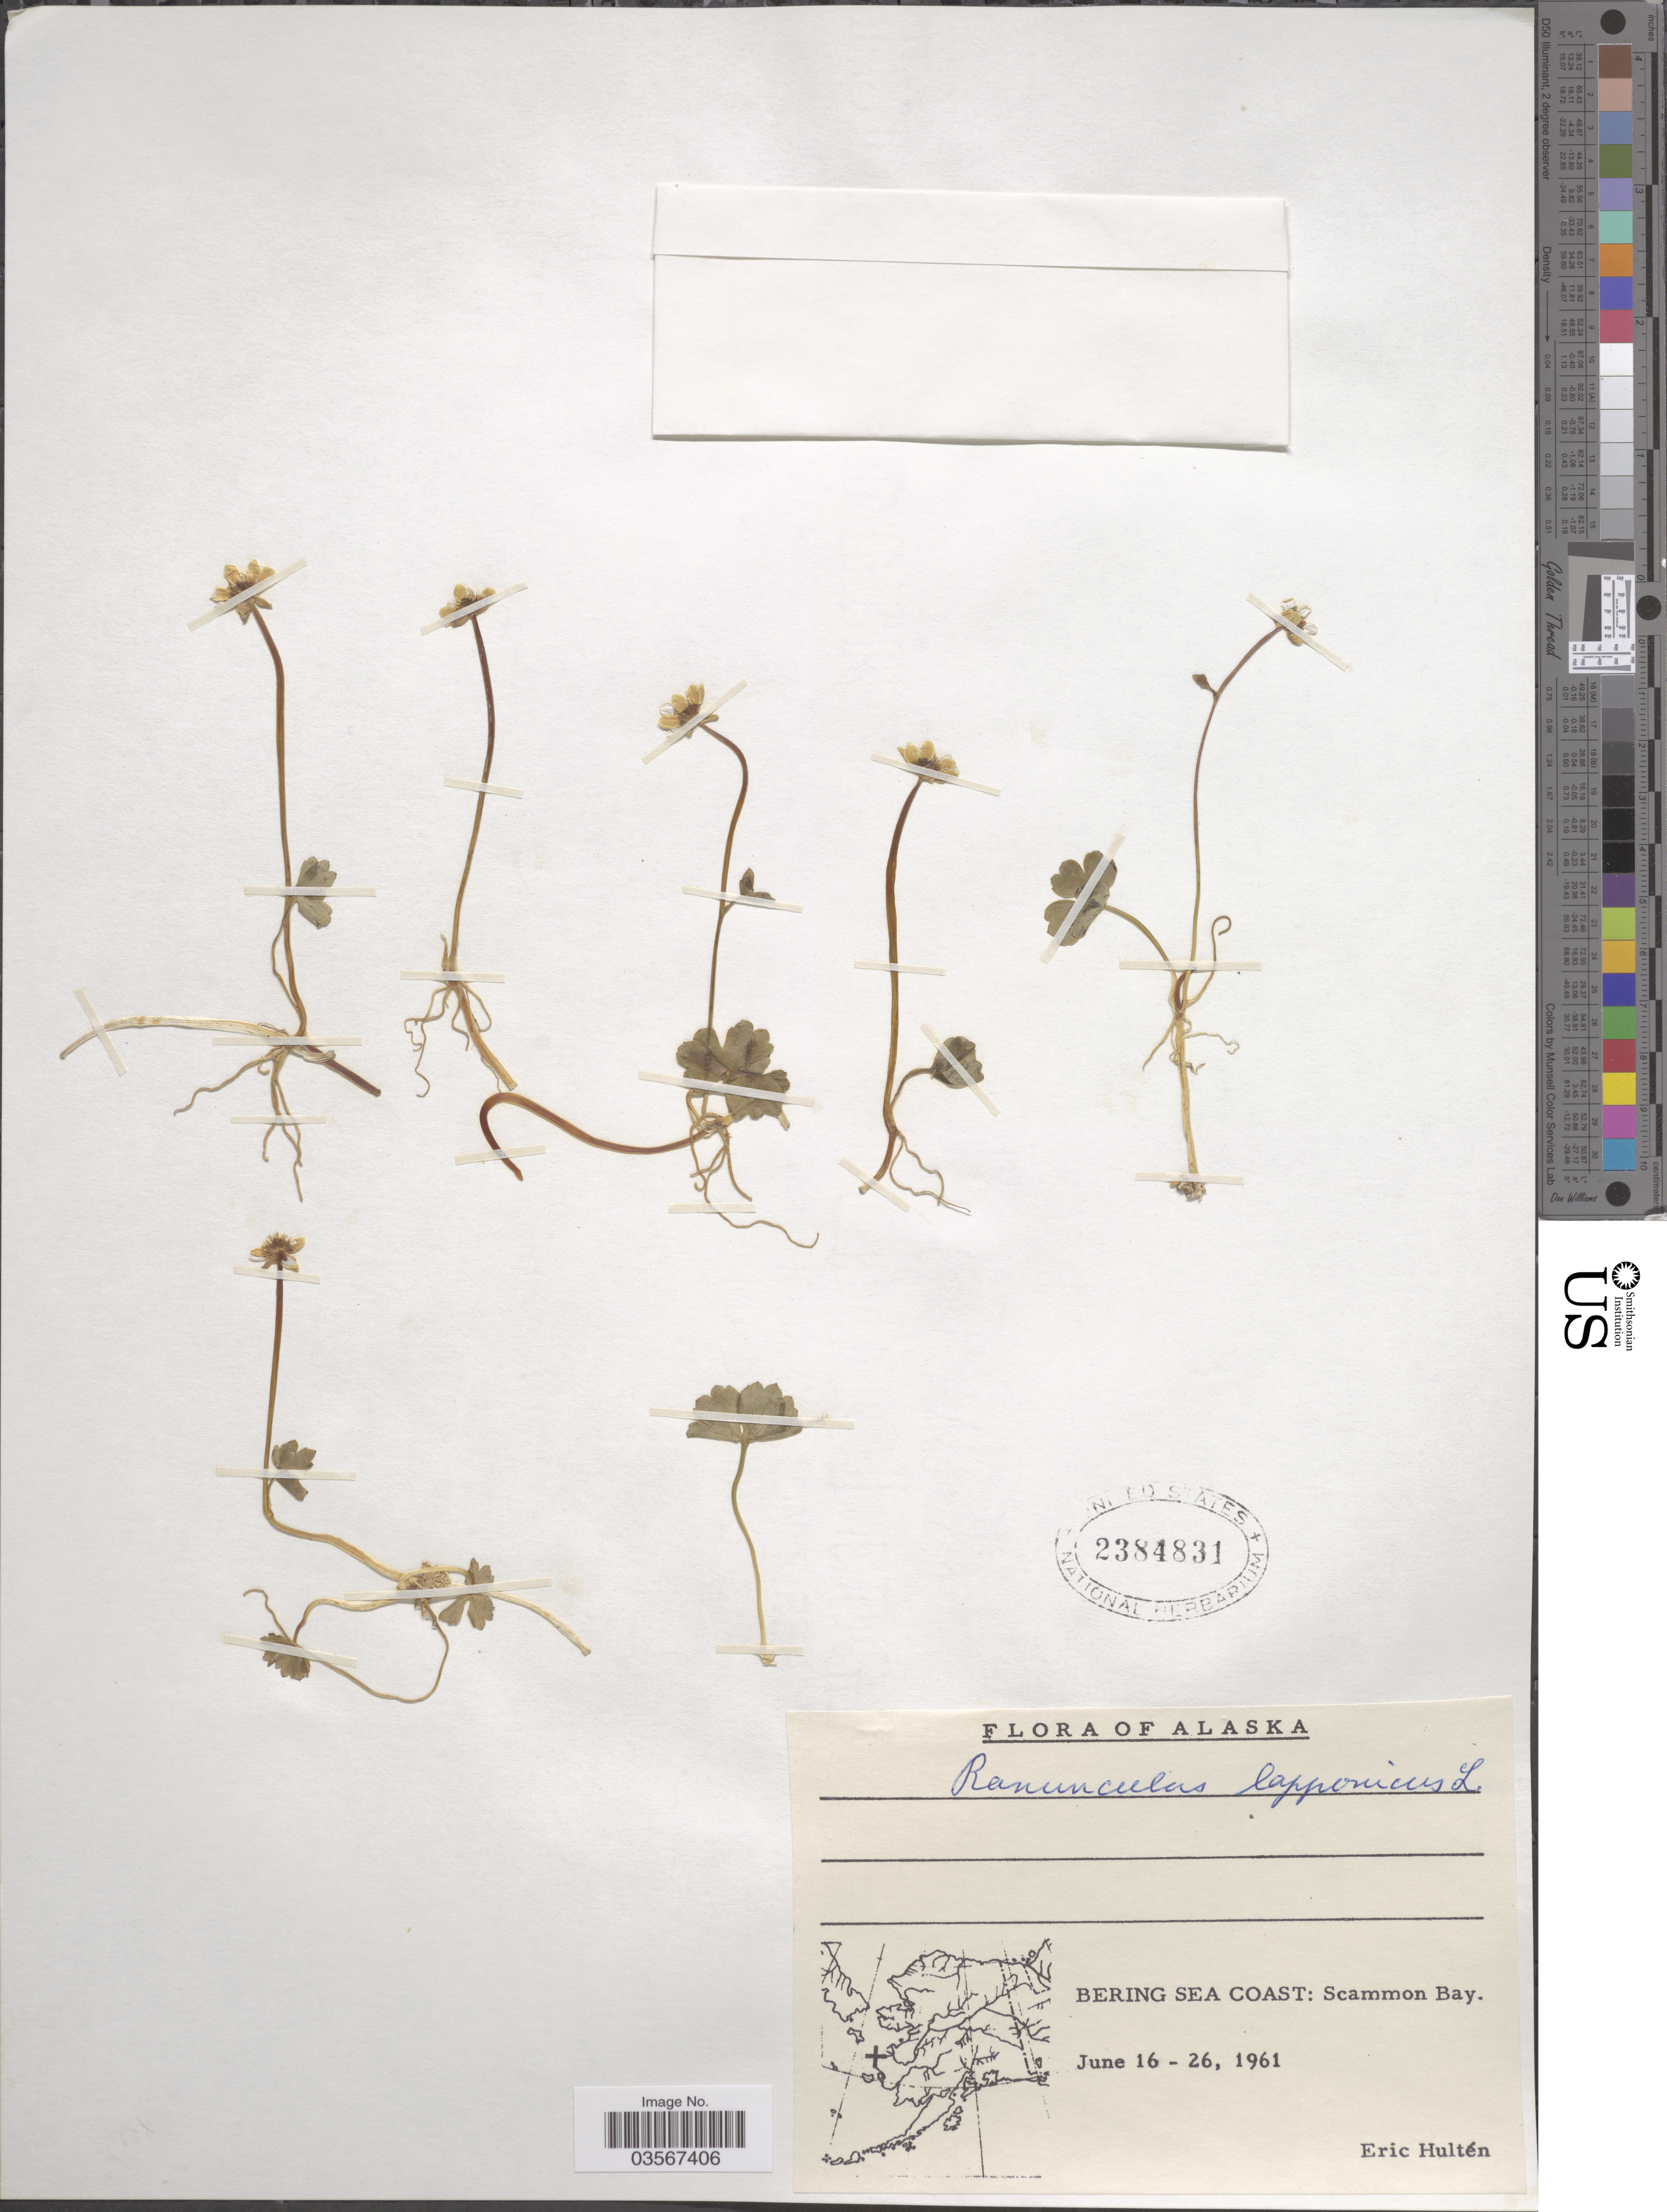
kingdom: Plantae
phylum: Tracheophyta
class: Magnoliopsida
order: Ranunculales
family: Ranunculaceae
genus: Ranunculus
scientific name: Ranunculus lapponicus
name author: L.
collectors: E. G. Hultén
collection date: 1961-06-16/1961-06-26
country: United States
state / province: Alaska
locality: Bering Sea Coast: Scammon Bay.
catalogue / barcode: US 2384831